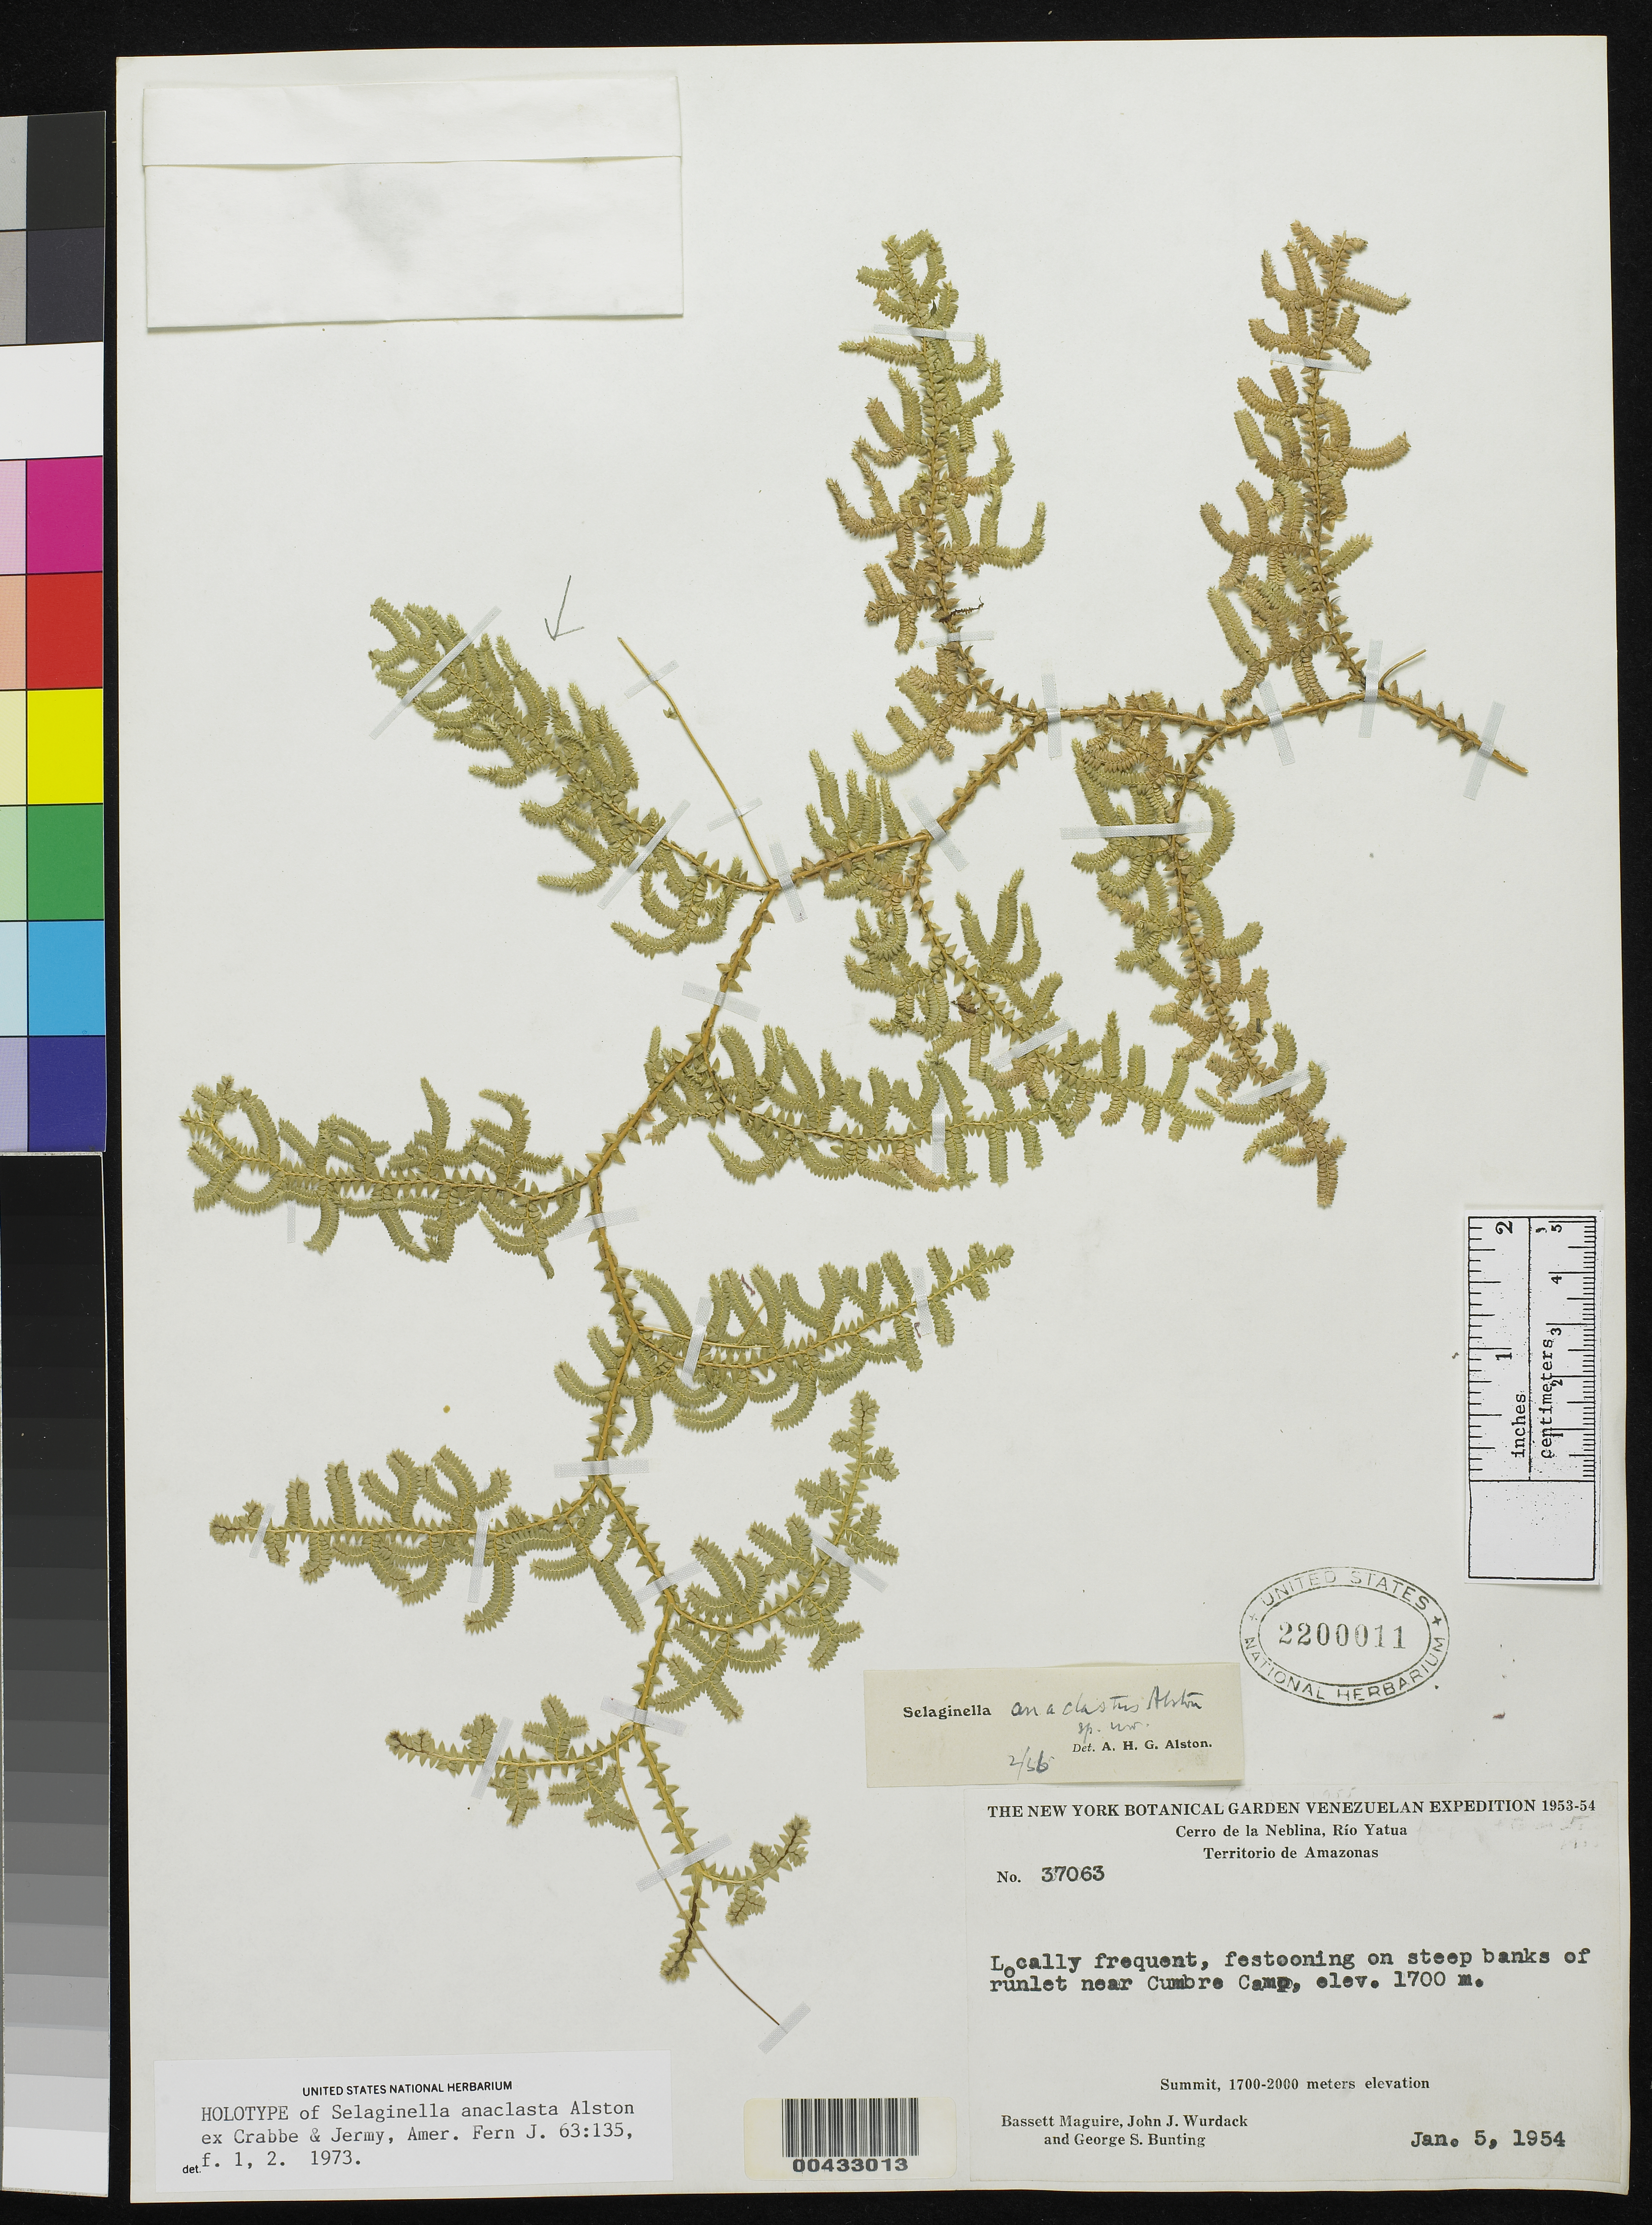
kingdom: Plantae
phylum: Tracheophyta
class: Lycopodiopsida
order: Selaginellales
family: Selaginellaceae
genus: Selaginella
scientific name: Selaginella anaclasta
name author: Alston ex Crabbe & Jermy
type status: Holotype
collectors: B. Maguire, J. J. Wurdack & G. S. Bunting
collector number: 37063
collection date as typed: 05 Jan 1954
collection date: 1954-01-05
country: Venezuela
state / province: Amazonas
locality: Cerro de La Neblina, Rio Yatua, banks of runlet near Cumbre Camp.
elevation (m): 1700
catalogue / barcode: US 2200011